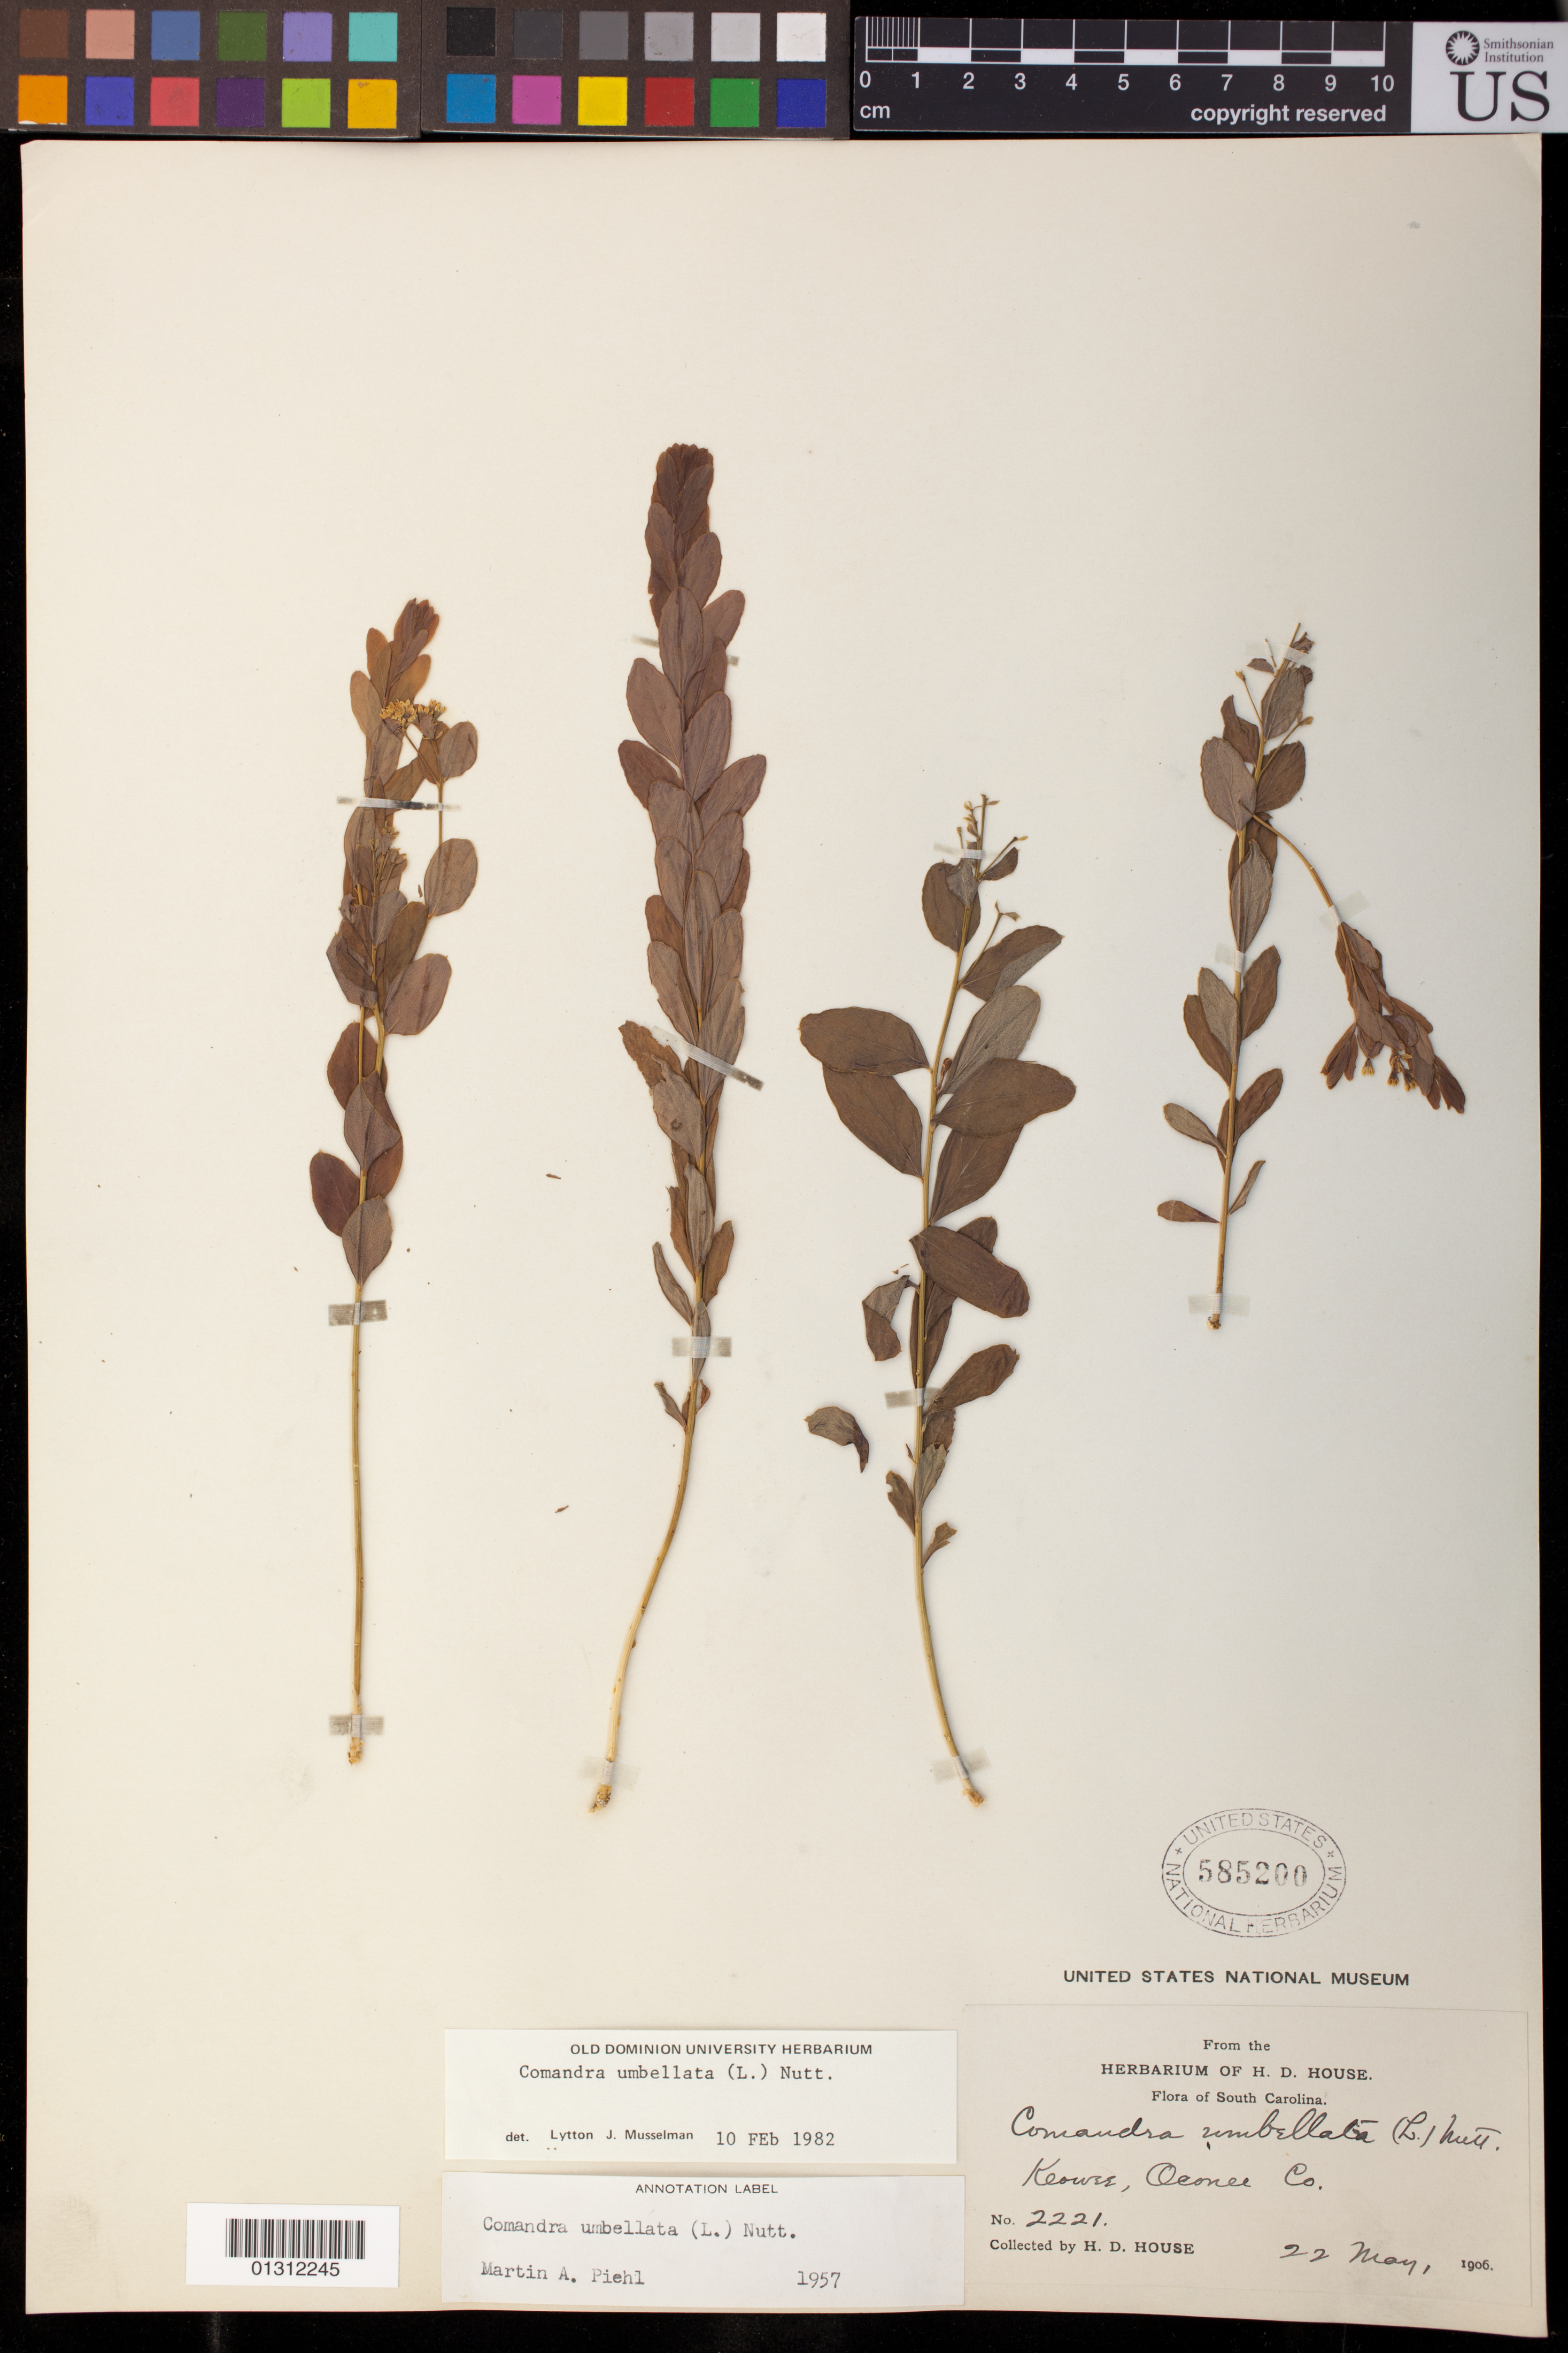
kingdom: Plantae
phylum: Tracheophyta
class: Magnoliopsida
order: Santalales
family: Comandraceae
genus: Comandra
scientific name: Comandra umbellata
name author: (L.) Nutt.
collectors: H. D. House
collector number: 2221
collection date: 1906-05-22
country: United States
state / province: South Carolina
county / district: Oconee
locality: Keowere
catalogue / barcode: US 585200